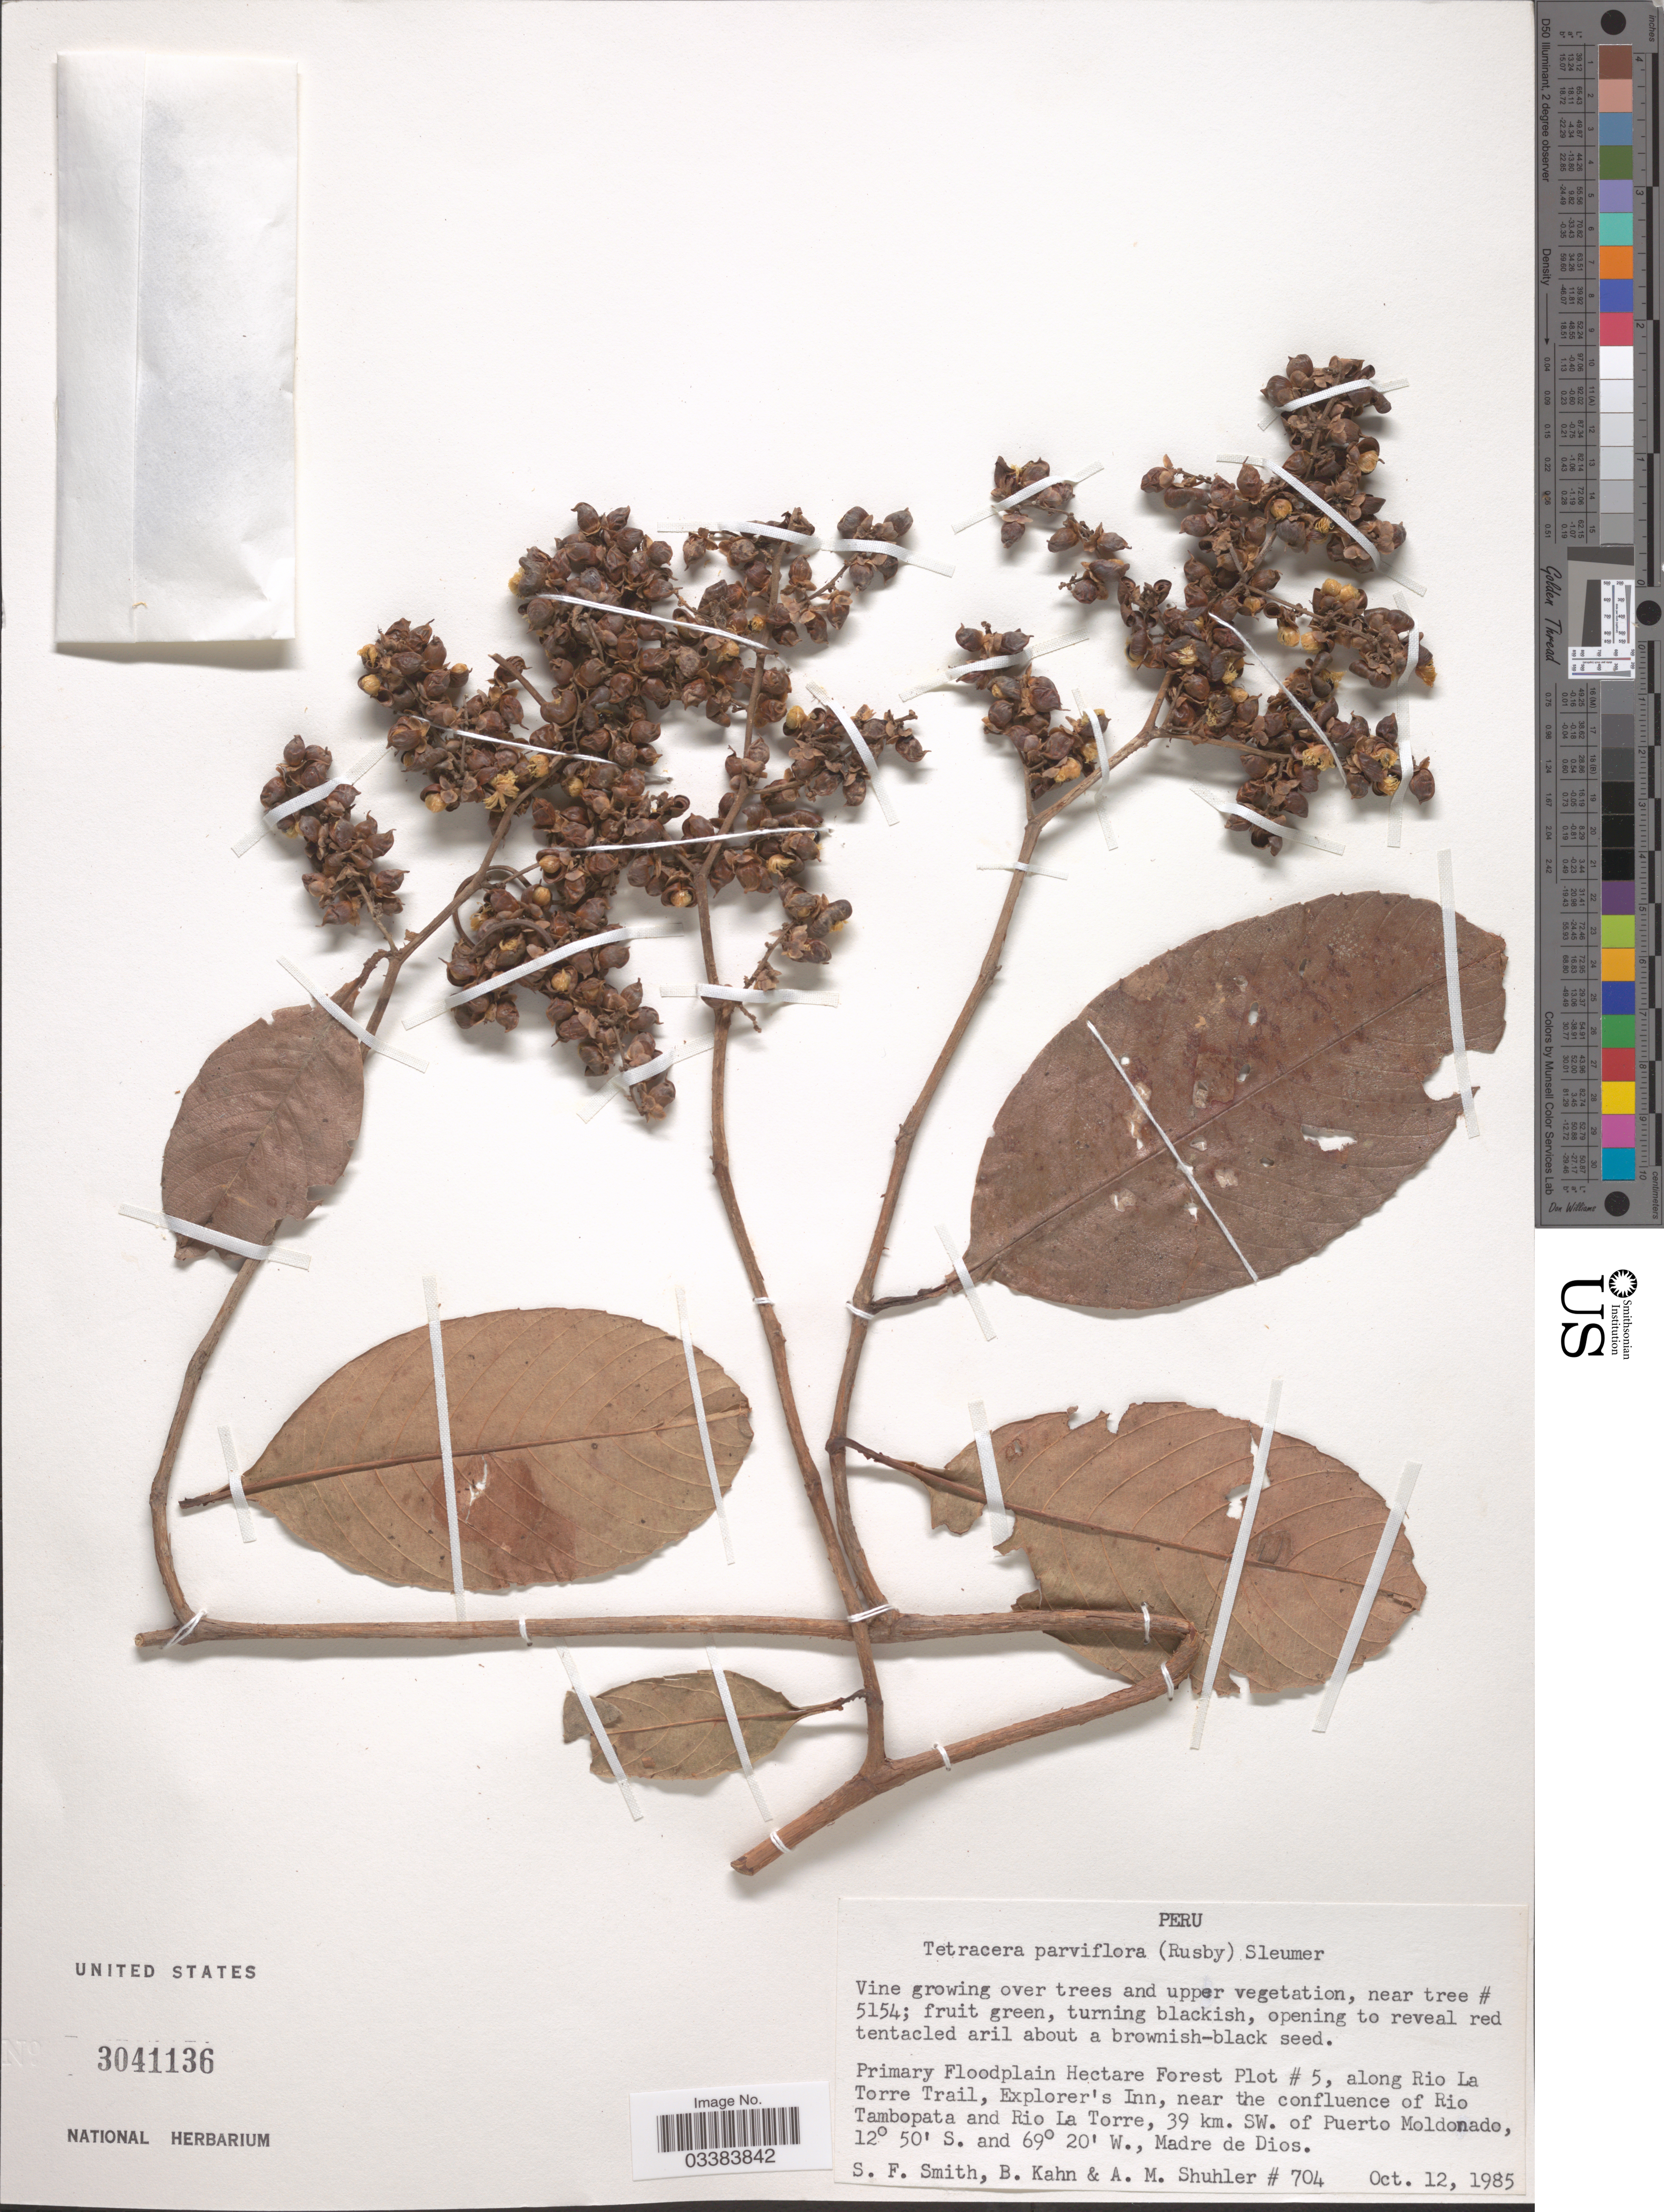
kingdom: Plantae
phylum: Tracheophyta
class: Magnoliopsida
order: Dilleniales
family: Dilleniaceae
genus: Tetracera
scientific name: Tetracera parviflora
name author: (Rusby) Sleumer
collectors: S.F. Smith, B. Kahn & A. Shuhler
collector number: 704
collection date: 1985-10-12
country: Peru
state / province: Madre de Dios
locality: Primary Floodplain Hectare Forest Plot # 5, along Rio La Torre Trail, Explorer's Inn, near the confluence of Rio Tambopata and Rio La Torre, 39 km. SW. of Puerto Moldonado.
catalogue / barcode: US 3041136